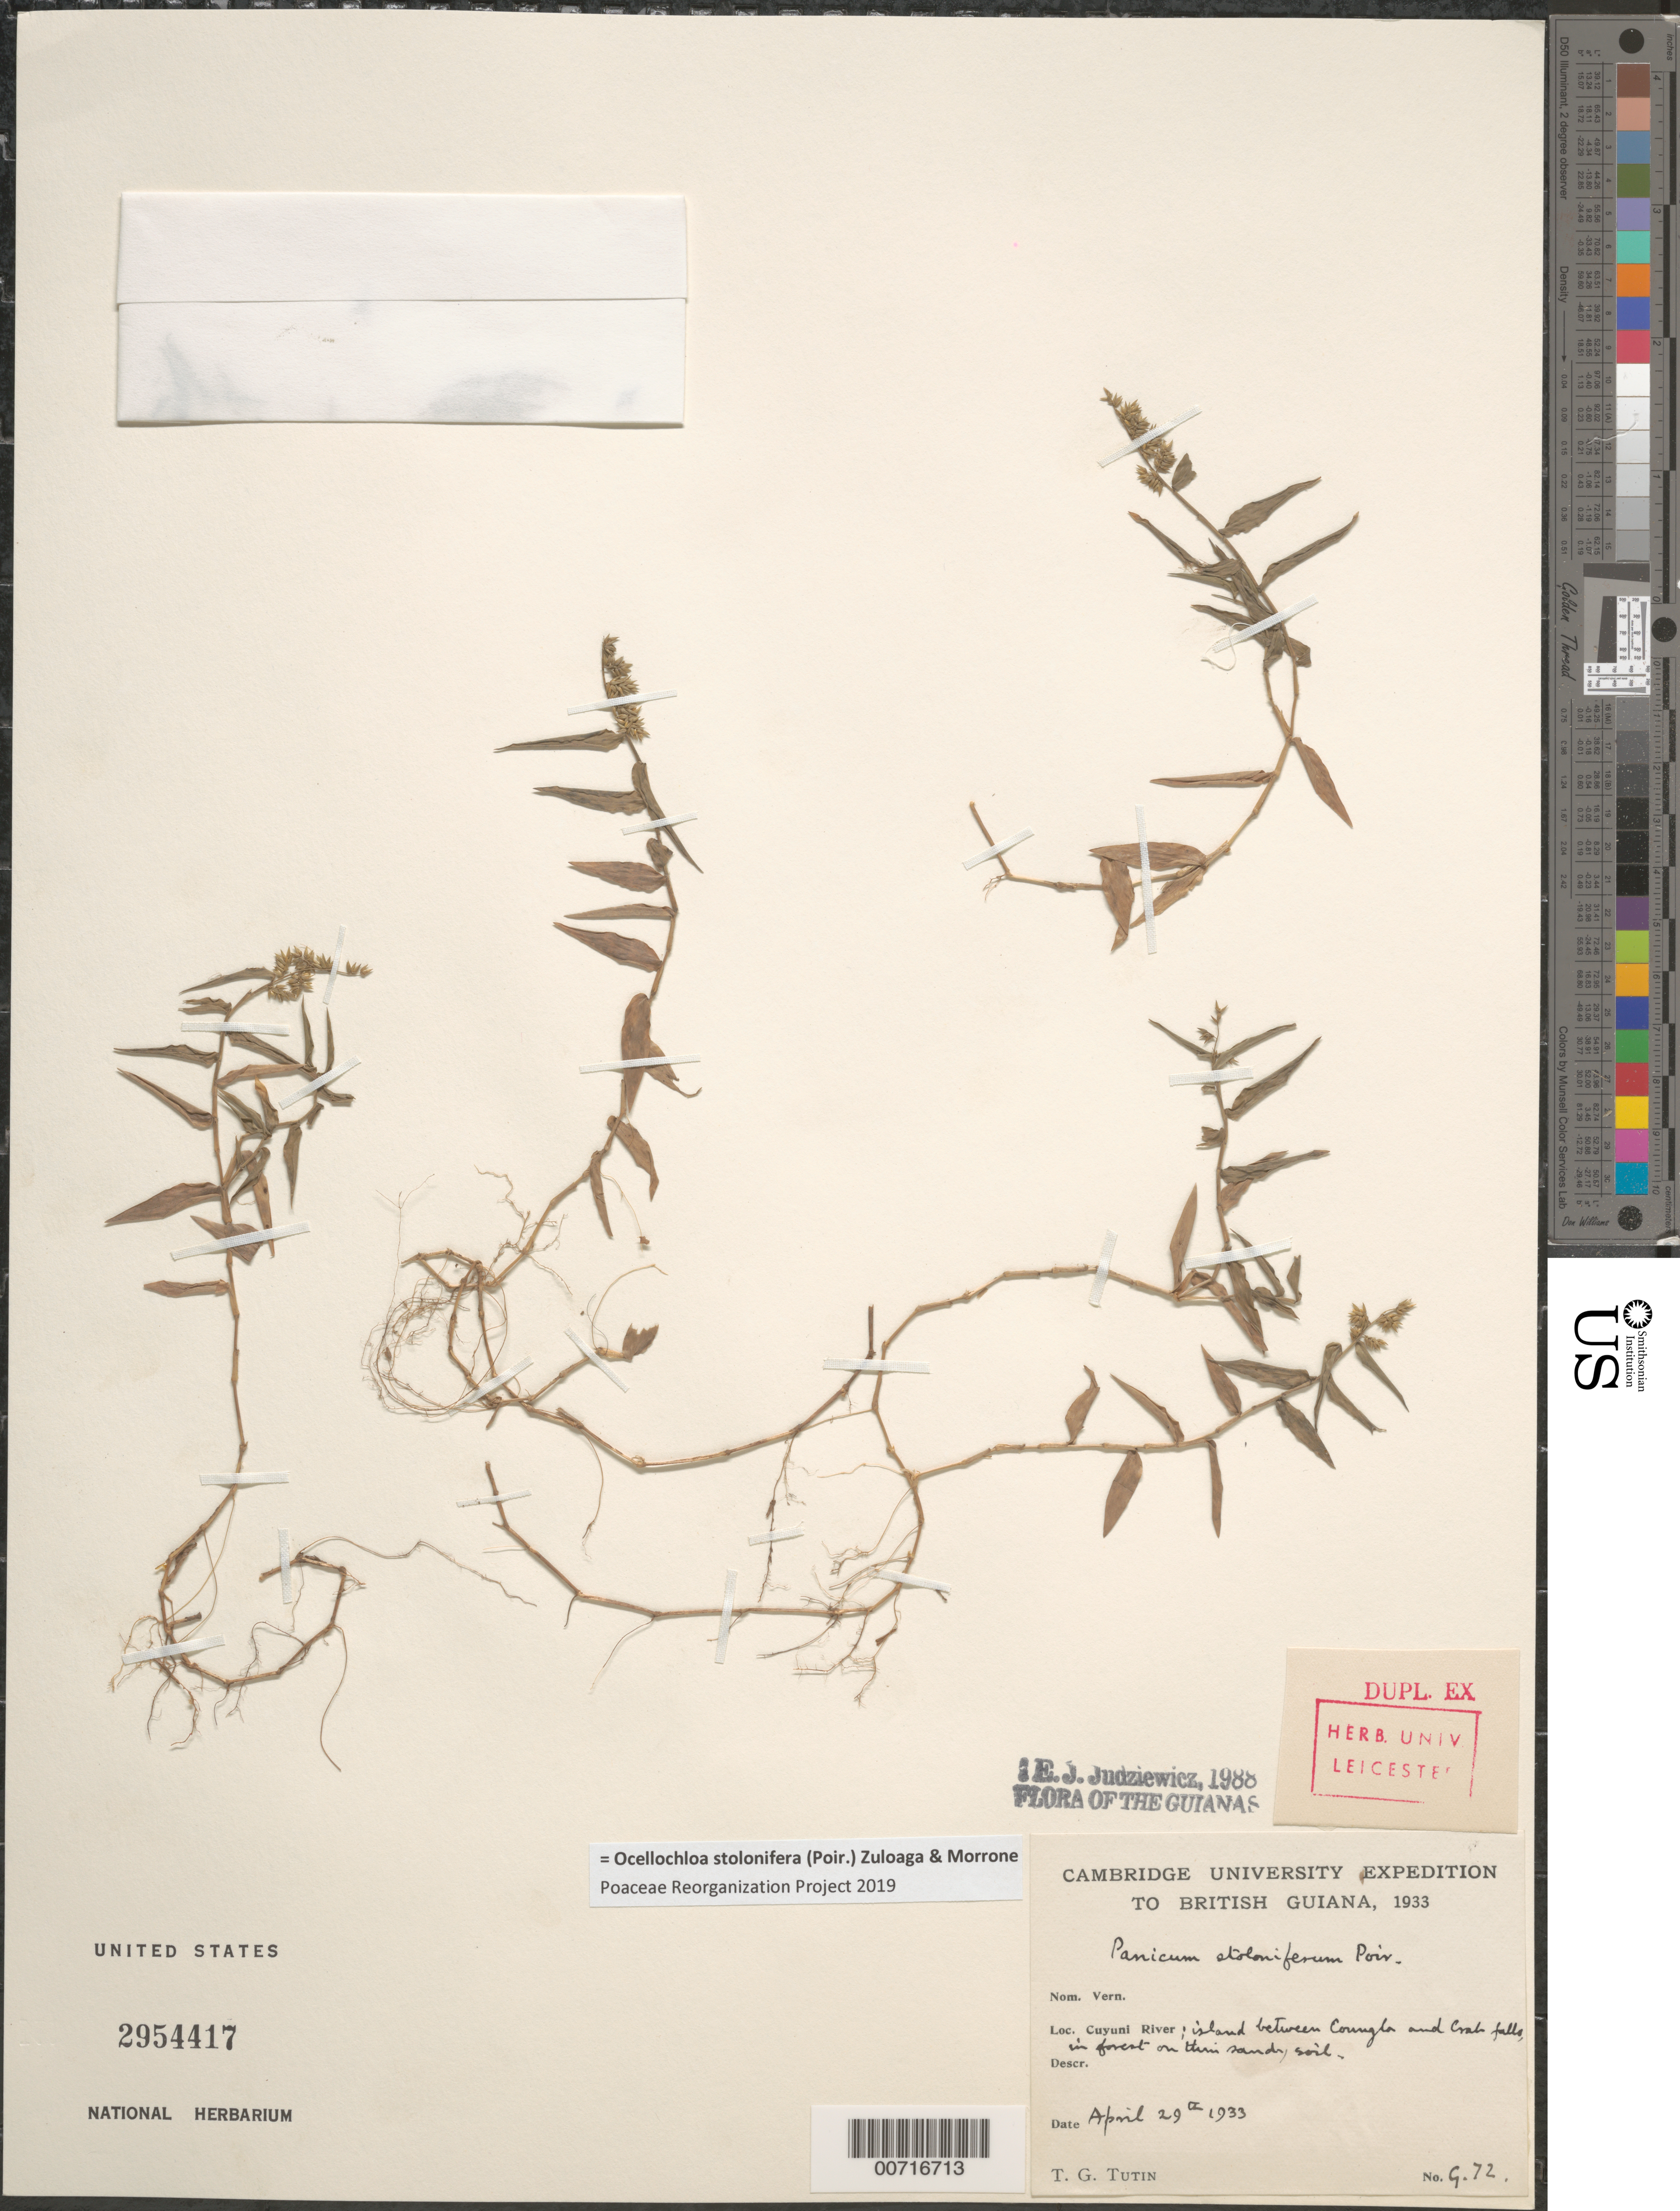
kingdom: Plantae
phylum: Tracheophyta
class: Liliopsida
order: Poales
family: Poaceae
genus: Panicum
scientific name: Panicum stoloniferum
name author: Poir.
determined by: Judziewicz, E. J.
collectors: T. G. Tutin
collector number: G 72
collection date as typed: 8-May-33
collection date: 1933-05-08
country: Guyana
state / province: Cuyuni-Mazaruni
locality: Cuyuni R., Island between Coungla and Crab Falls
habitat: Forest on thin sandy soil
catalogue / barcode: US 2954417